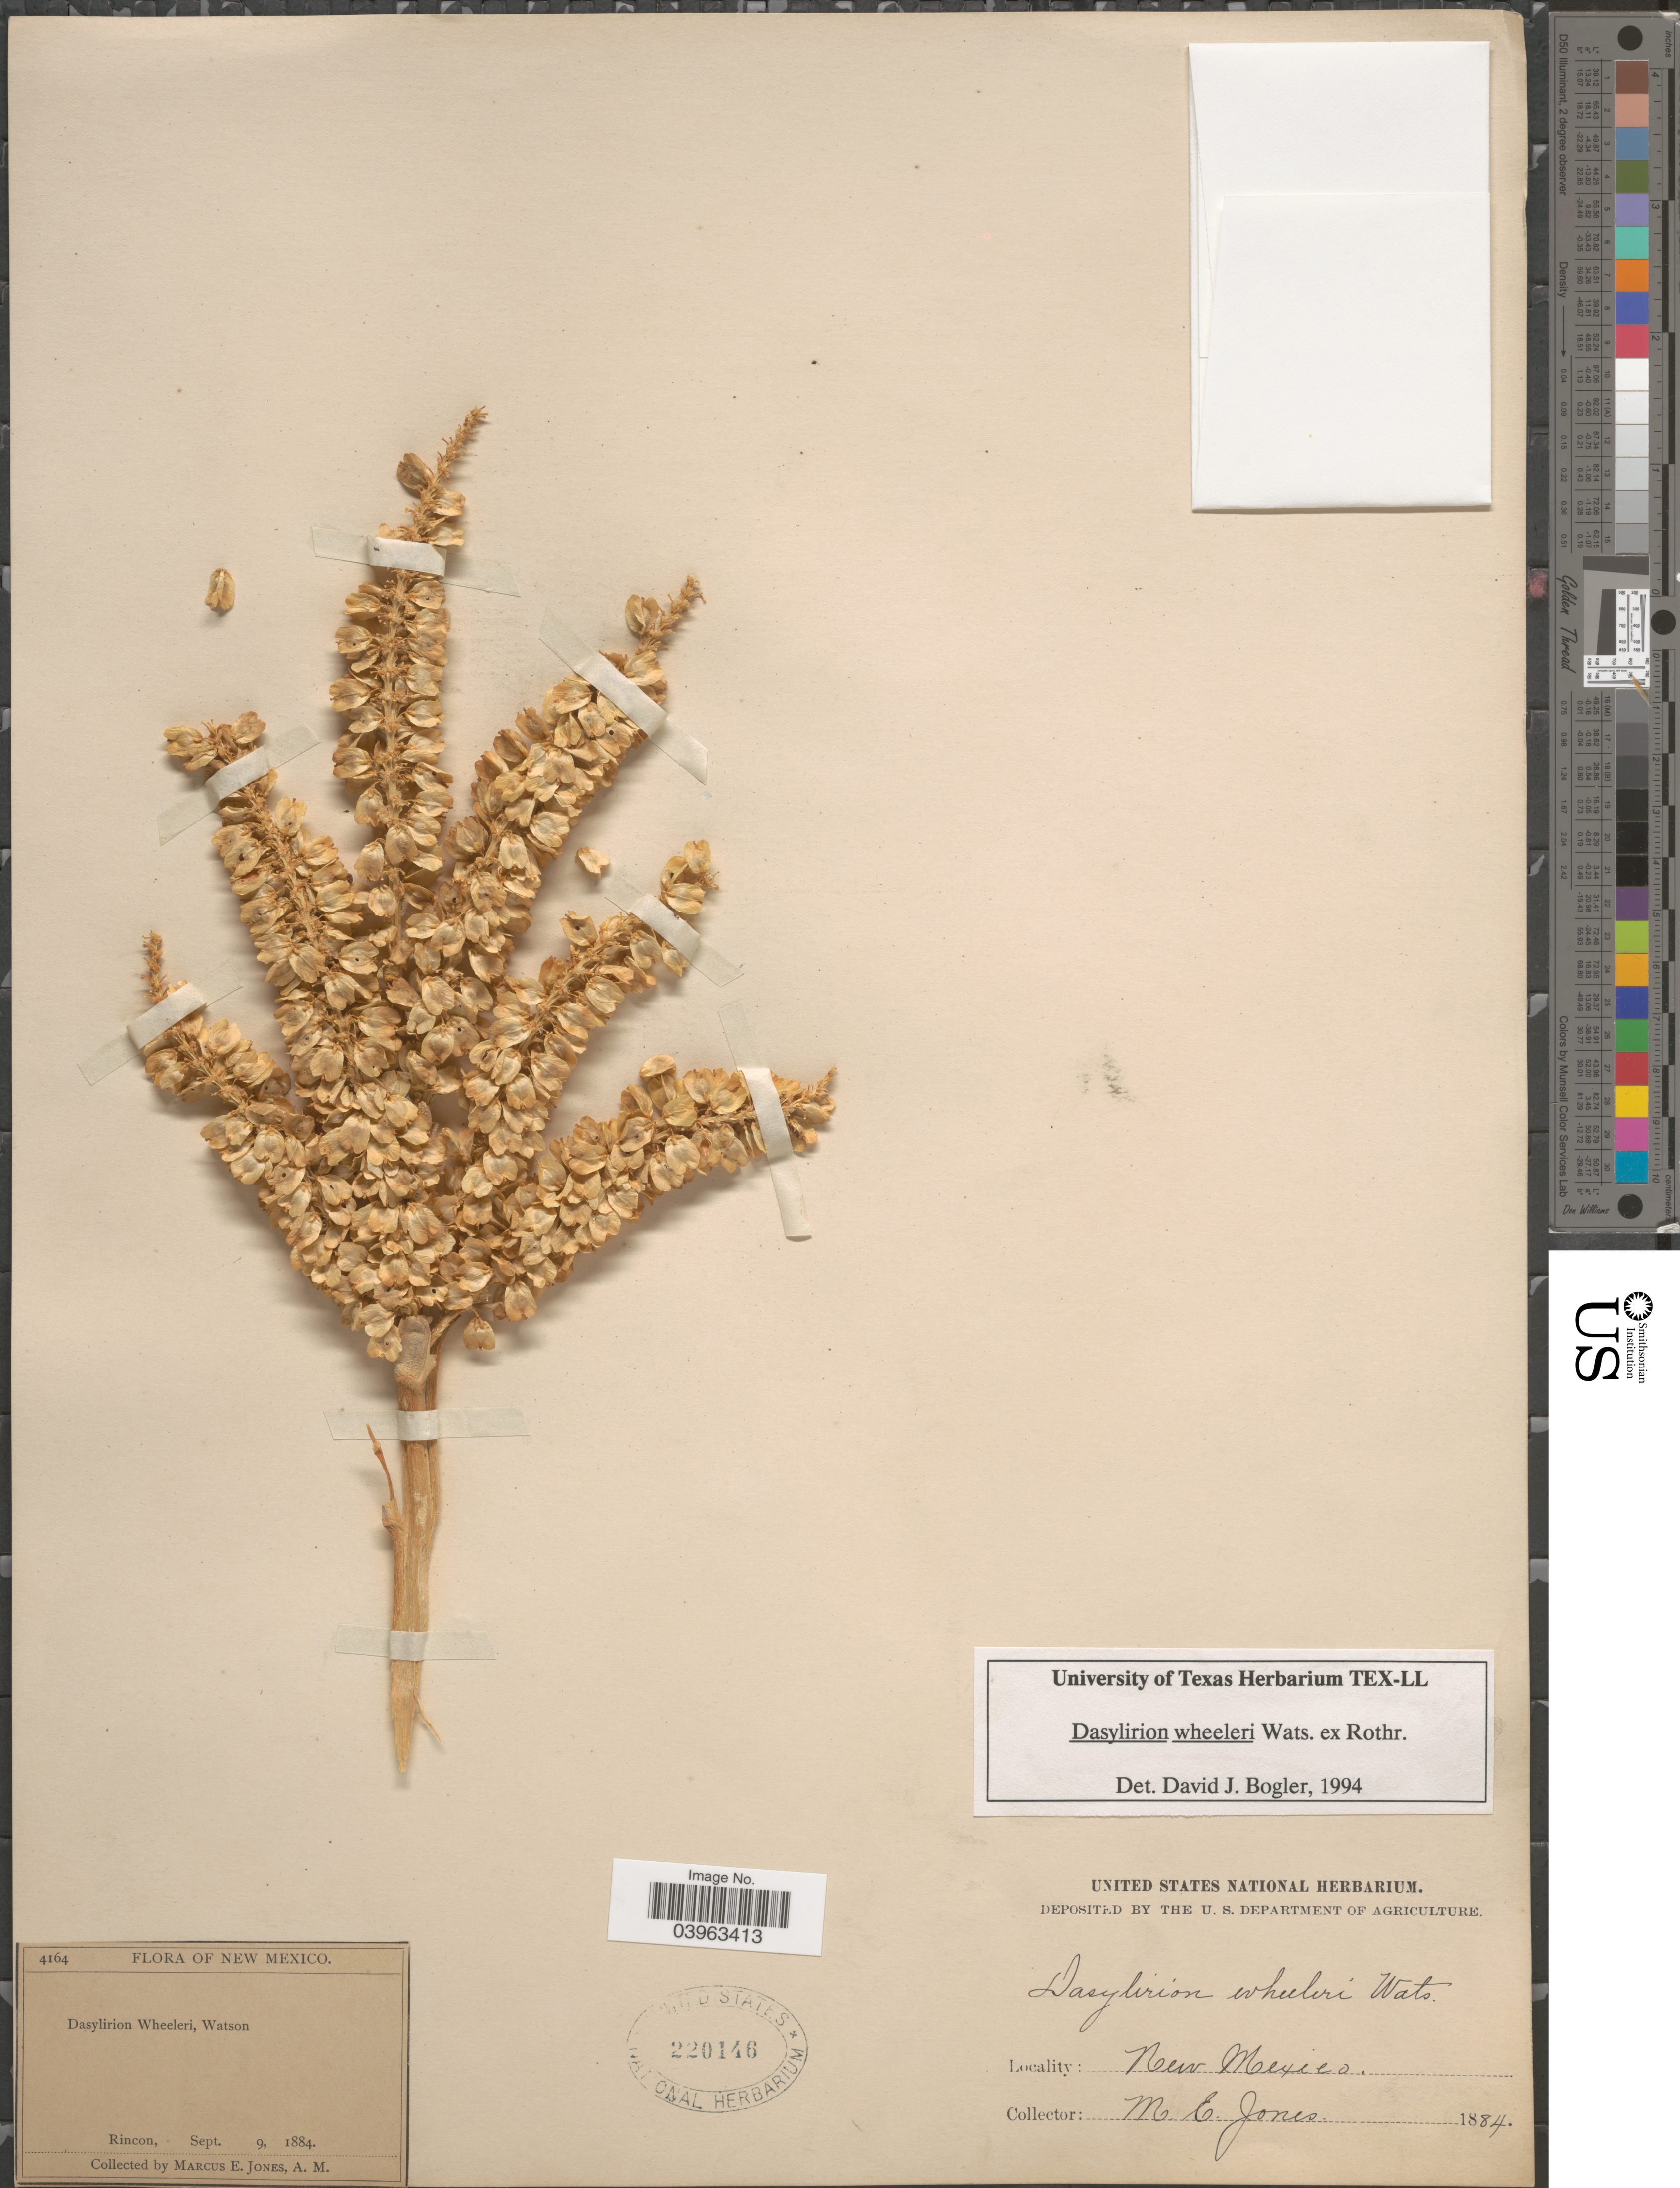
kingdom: Plantae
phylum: Tracheophyta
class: Liliopsida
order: Asparagales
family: Asparagaceae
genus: Dasylirion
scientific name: Dasylirion wheeleri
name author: S. Watson ex Rothr.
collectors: M. E. Jones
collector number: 4164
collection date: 1884-09-09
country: United States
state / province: New Mexico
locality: Rincon.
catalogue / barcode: US 220146